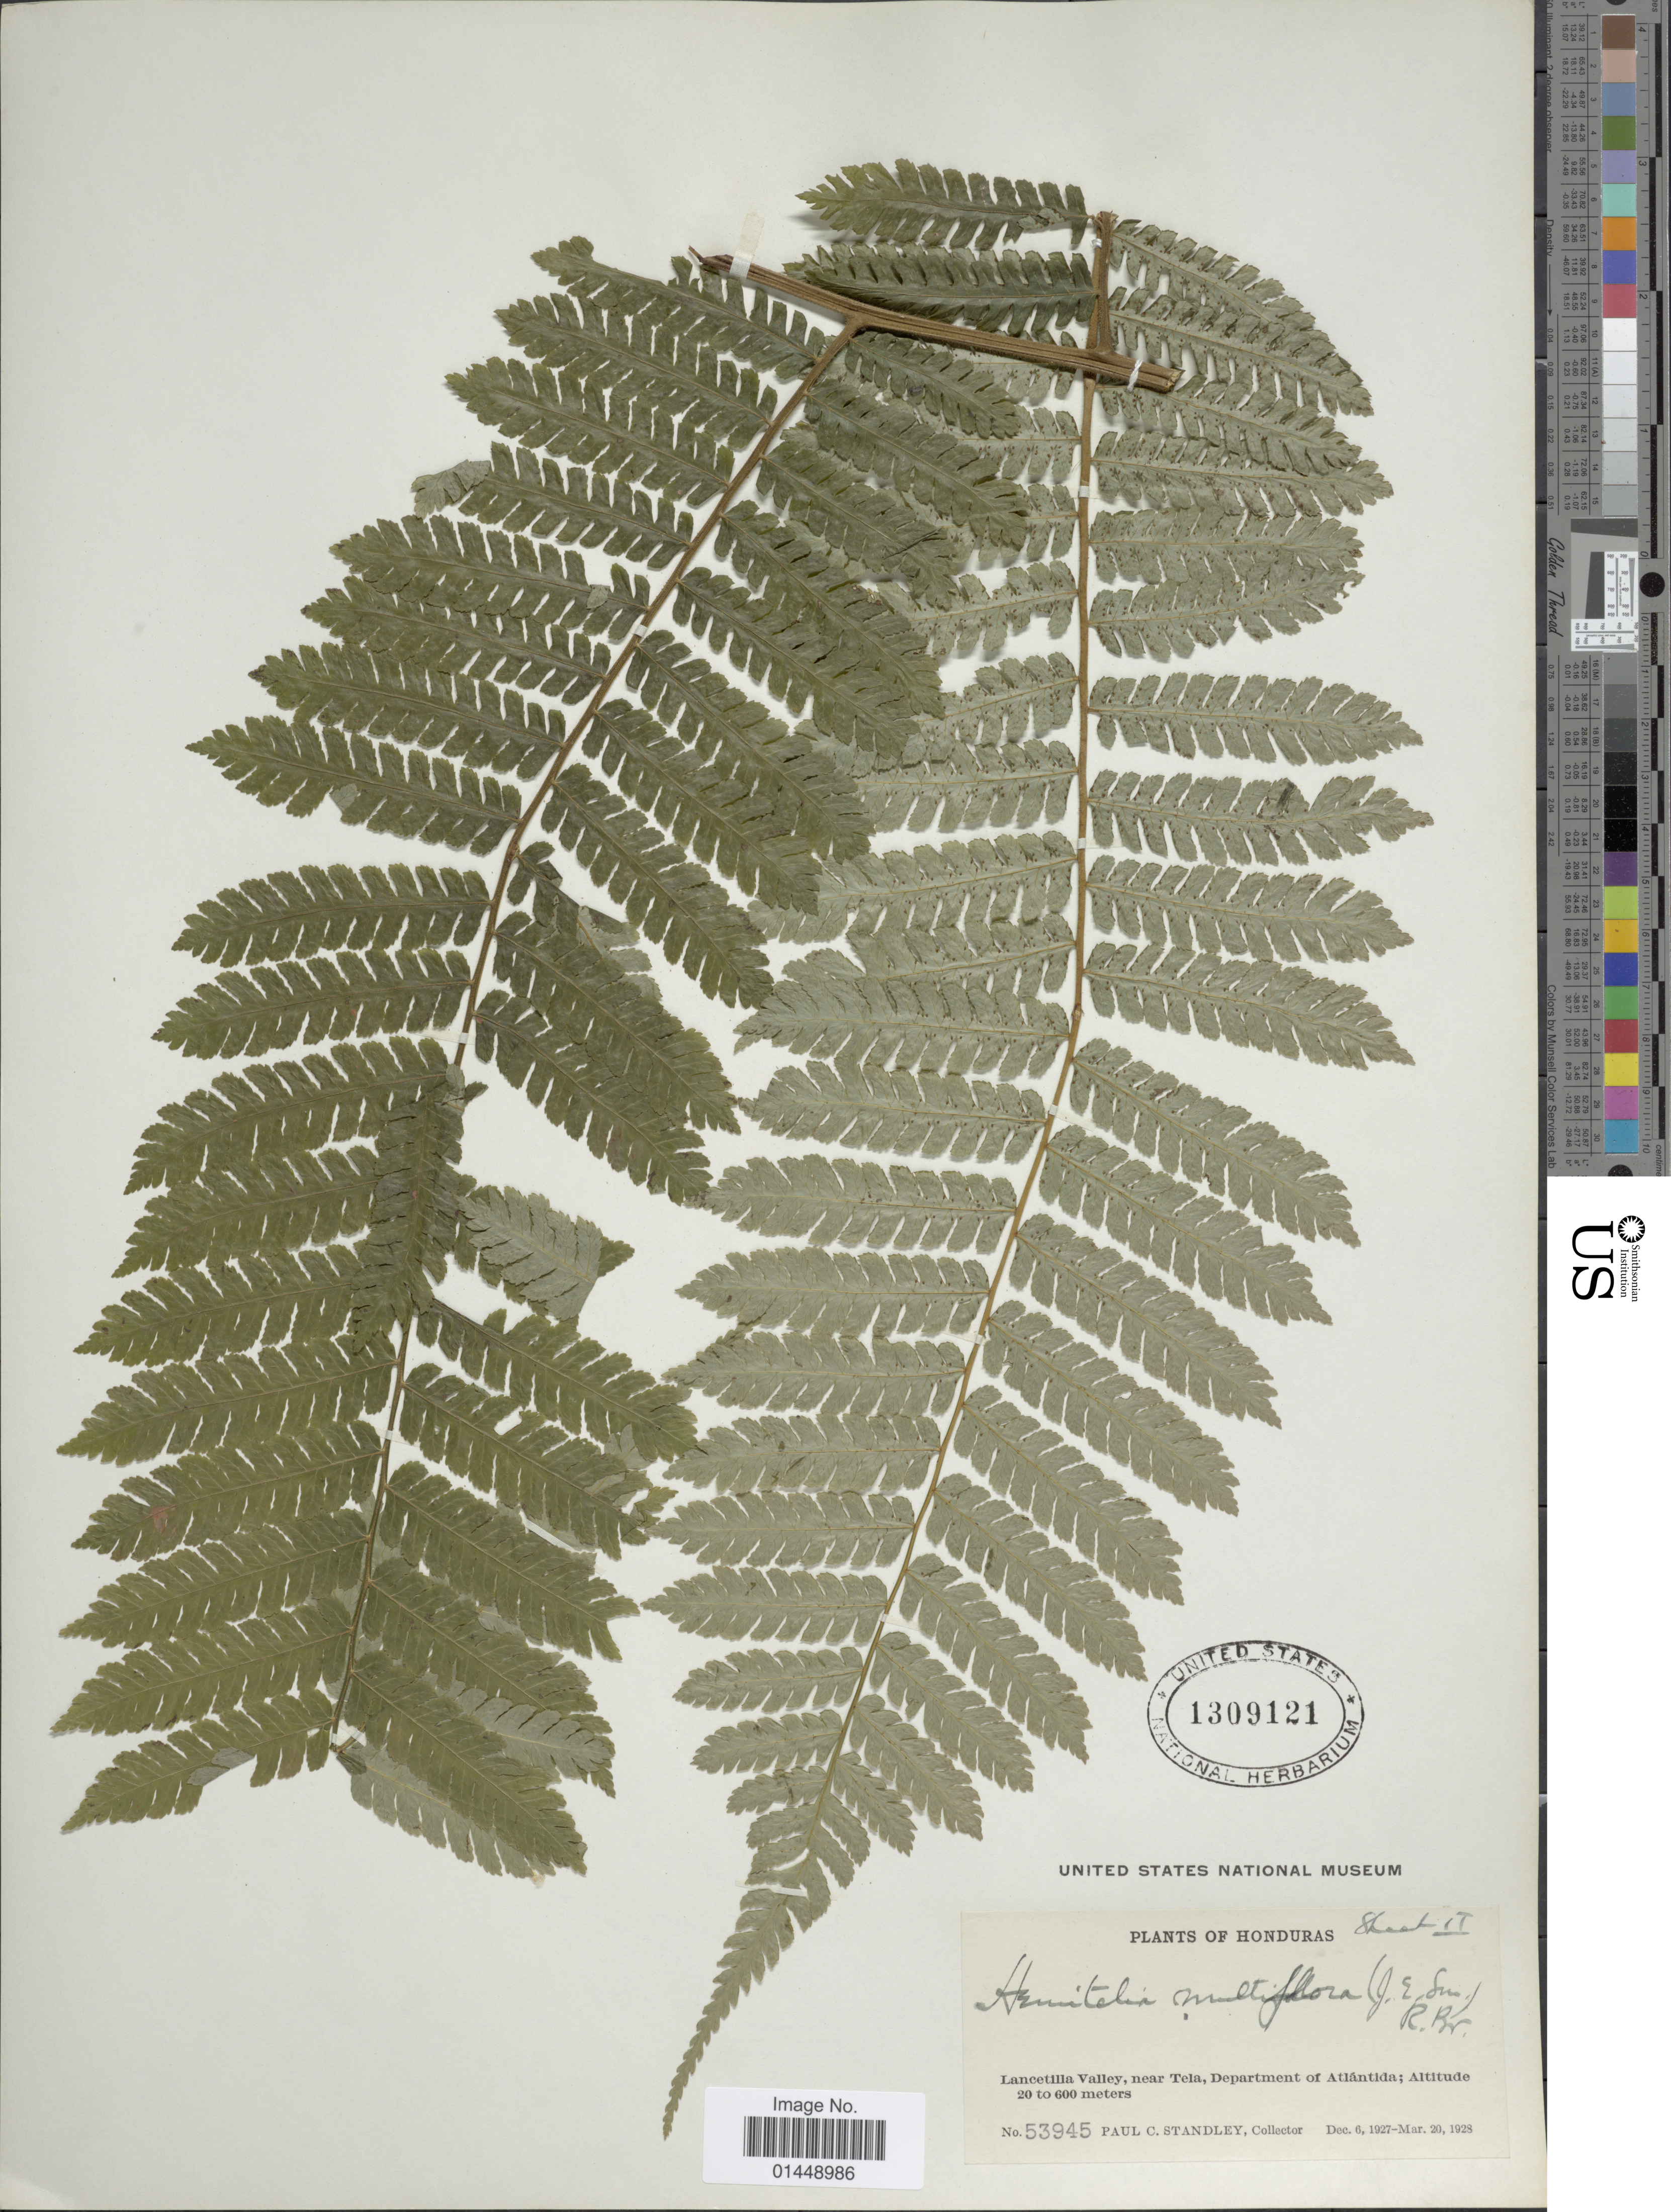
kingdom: Plantae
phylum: Tracheophyta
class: Polypodiopsida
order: Cyatheales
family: Cyatheaceae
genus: Cyathea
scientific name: Cyathea multiflora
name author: Sm.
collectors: P. C. Standley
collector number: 53945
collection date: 1927-12-06/1928-03-20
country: Honduras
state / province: Atlántida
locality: Lancetilla Valley, near Tela, Department of Atlántida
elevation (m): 20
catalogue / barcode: US 1309121